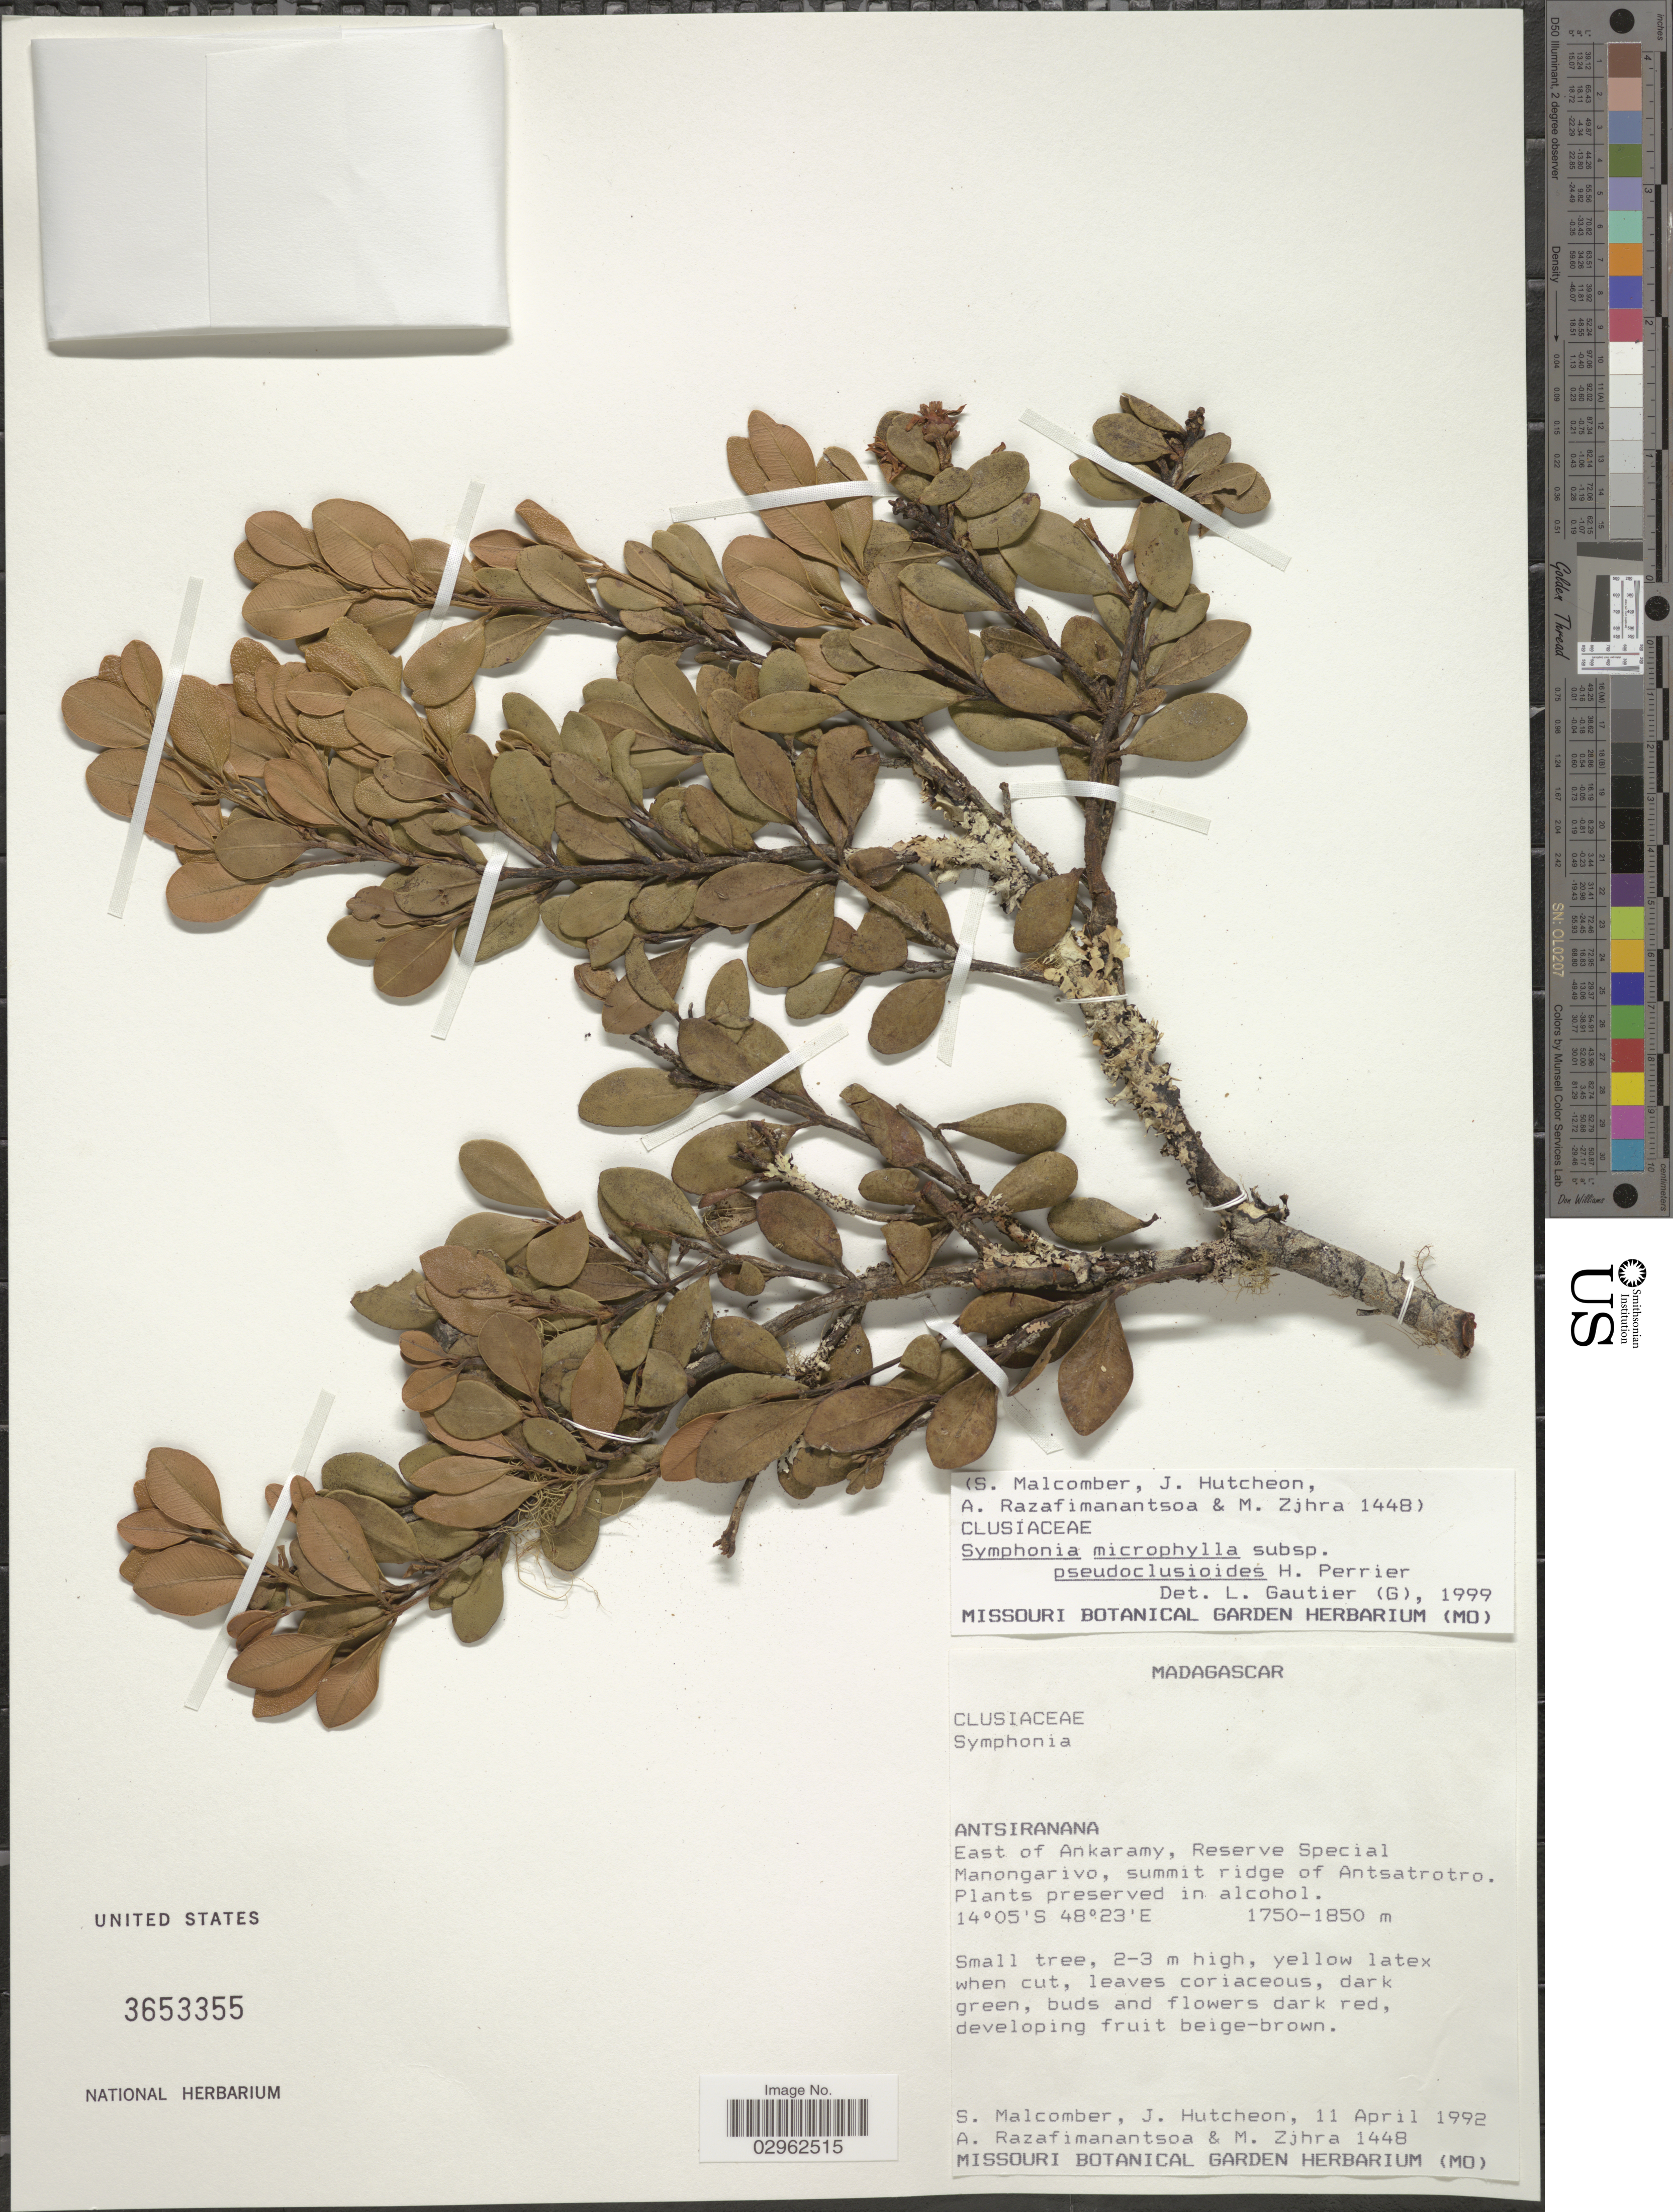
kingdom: Plantae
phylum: Tracheophyta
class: Magnoliopsida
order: Malpighiales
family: Clusiaceae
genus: Symphonia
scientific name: Symphonia microphylla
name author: (Hils. & Bojer ex Cambess.) Benth. & Hook. f. ex Vesque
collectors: S. T. Malcomber, J. Hutcheon, A. Razafimanantsoa & M. Zjhra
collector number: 1448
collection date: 1992-04-11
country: Madagascar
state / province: Diana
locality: East of Ankaramy, Reserve Special Manongarivo, summit ridge of Antsatrotro.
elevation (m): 1750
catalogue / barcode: US 3653355